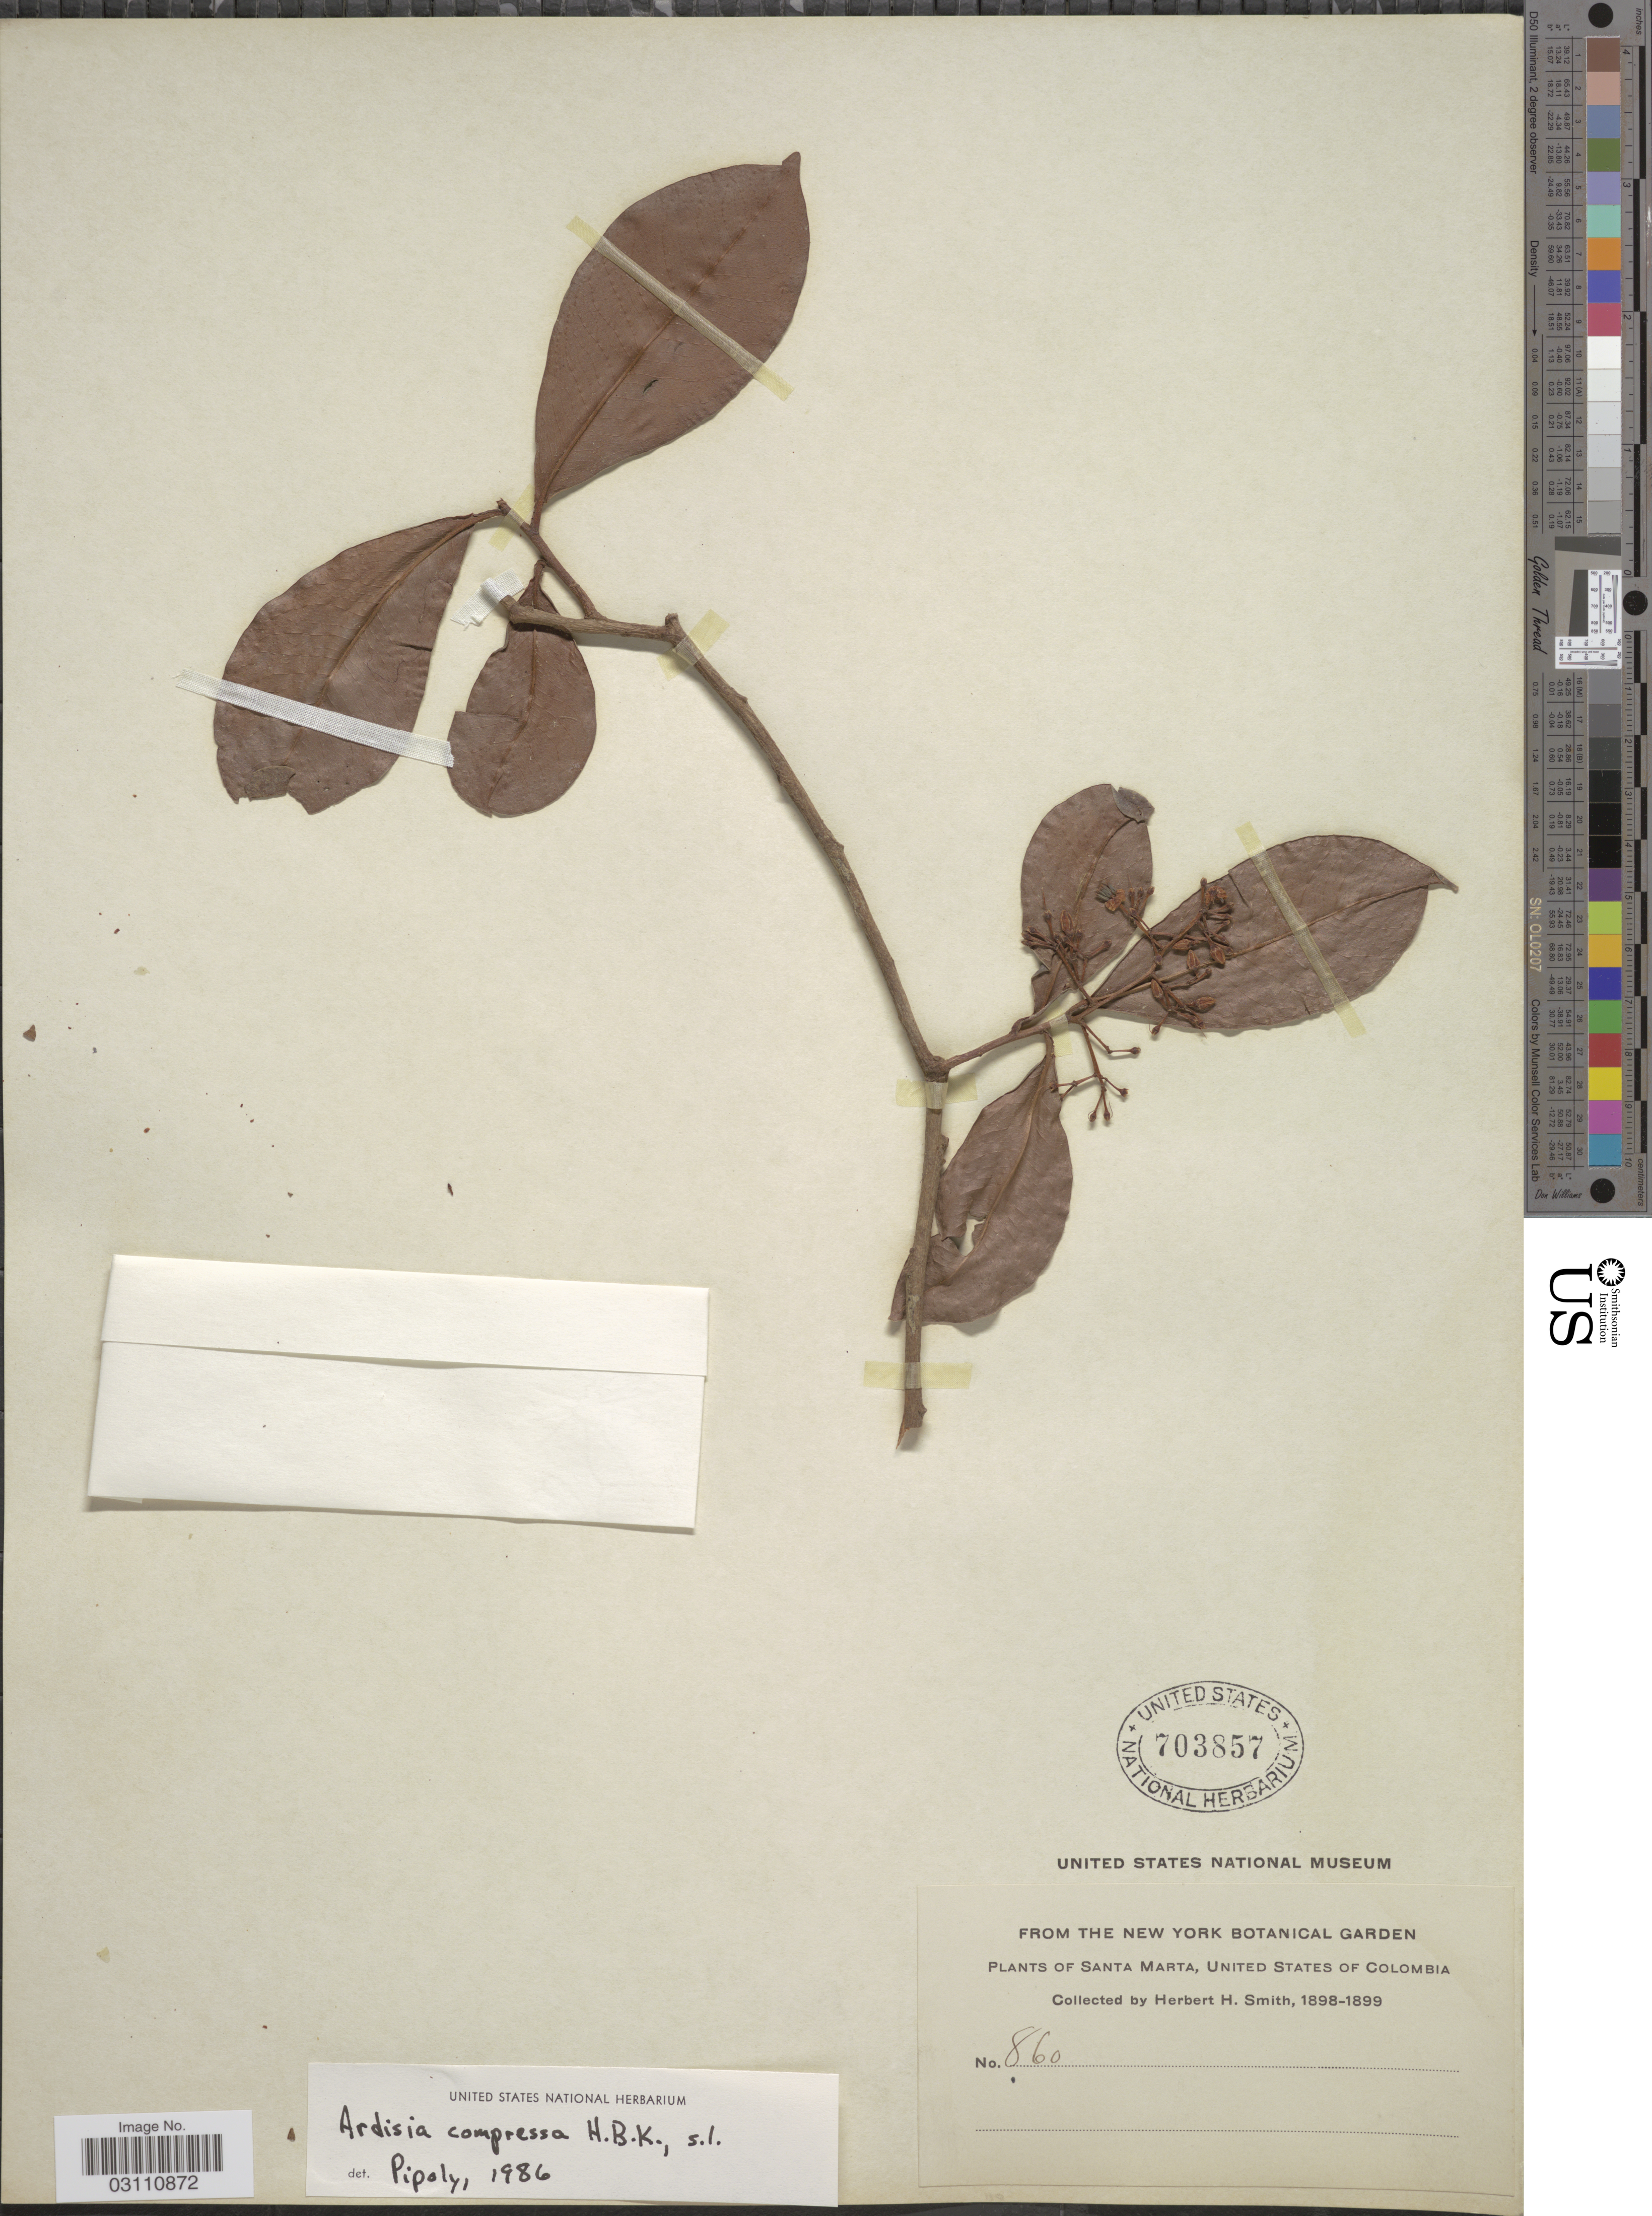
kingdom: Plantae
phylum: Tracheophyta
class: Magnoliopsida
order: Ericales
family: Primulaceae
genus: Ardisia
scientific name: Ardisia compressa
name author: Kunth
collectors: Herbert H. Smith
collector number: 860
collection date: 1898/1899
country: Colombia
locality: Santa Marta, United States of Colombia.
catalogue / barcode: US 703857